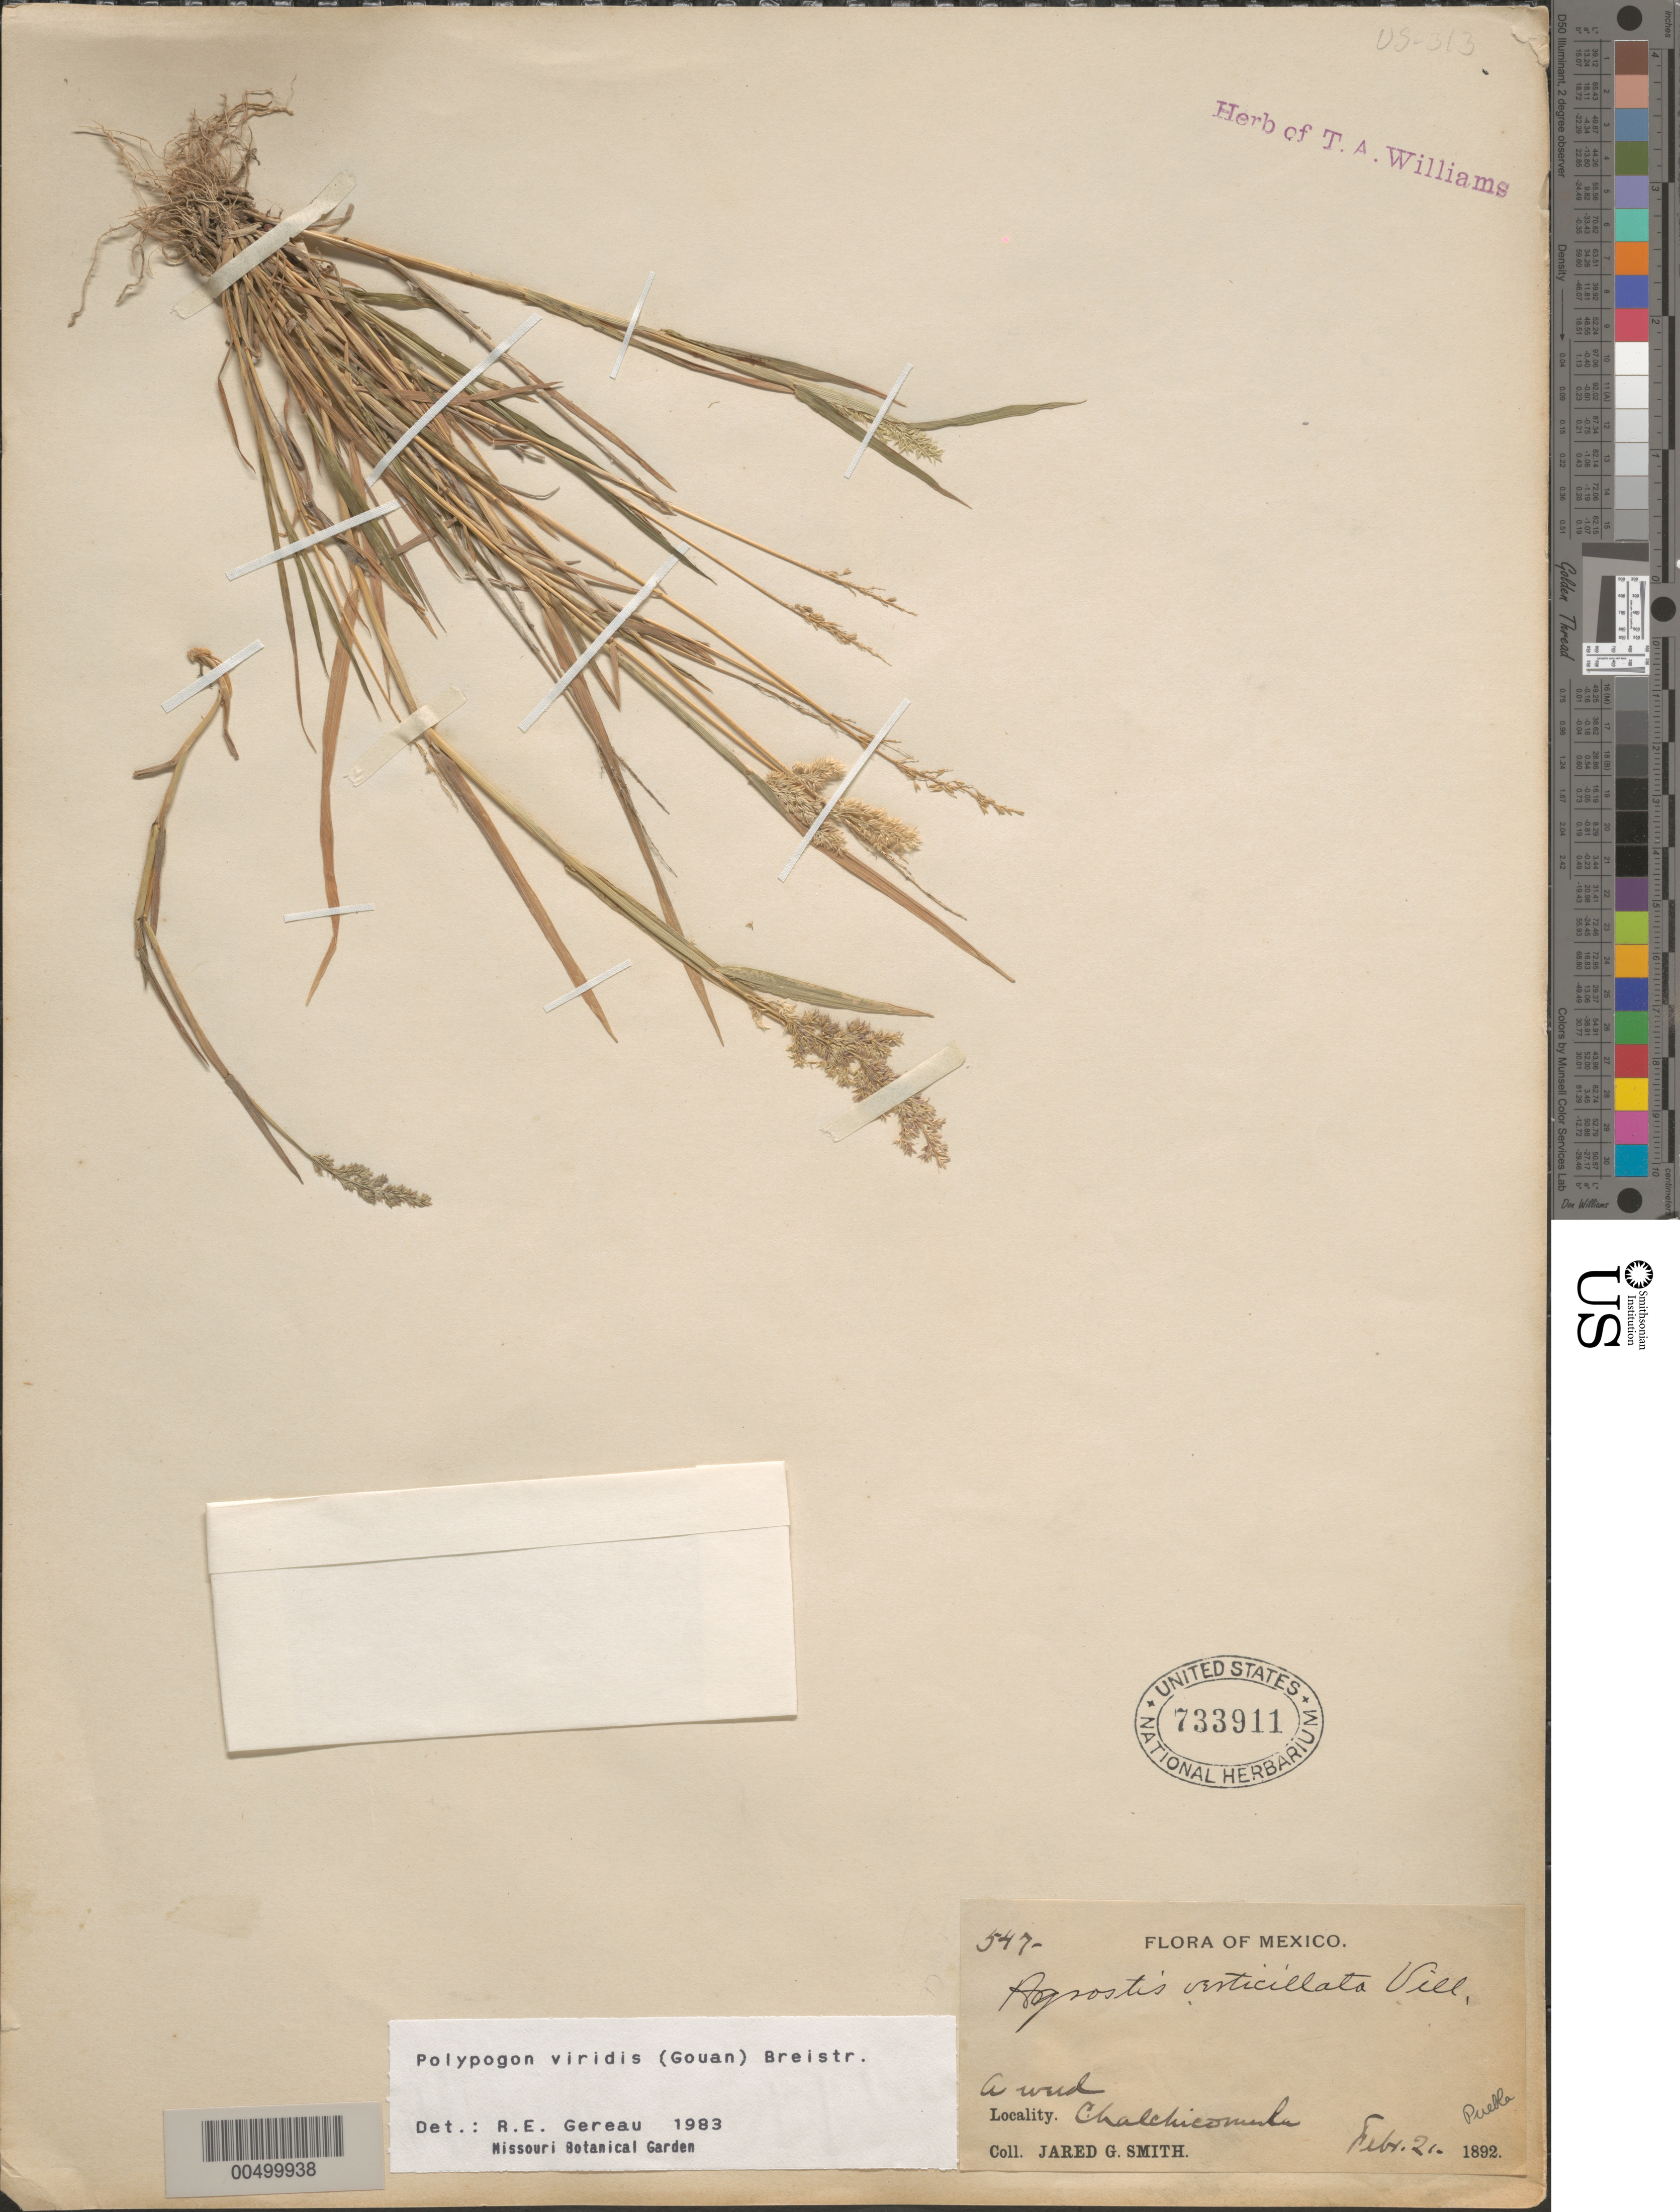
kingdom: Plantae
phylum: Tracheophyta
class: Liliopsida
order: Poales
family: Poaceae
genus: Polypogon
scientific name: Polypogon viridis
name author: (Gouan) Breistroffer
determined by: Gereau, R. E.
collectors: J. G. Smith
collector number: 547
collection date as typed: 21 Feb 1892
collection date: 1892-02-21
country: Mexico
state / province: Puebla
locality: Chalchicomula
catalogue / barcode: US 733911